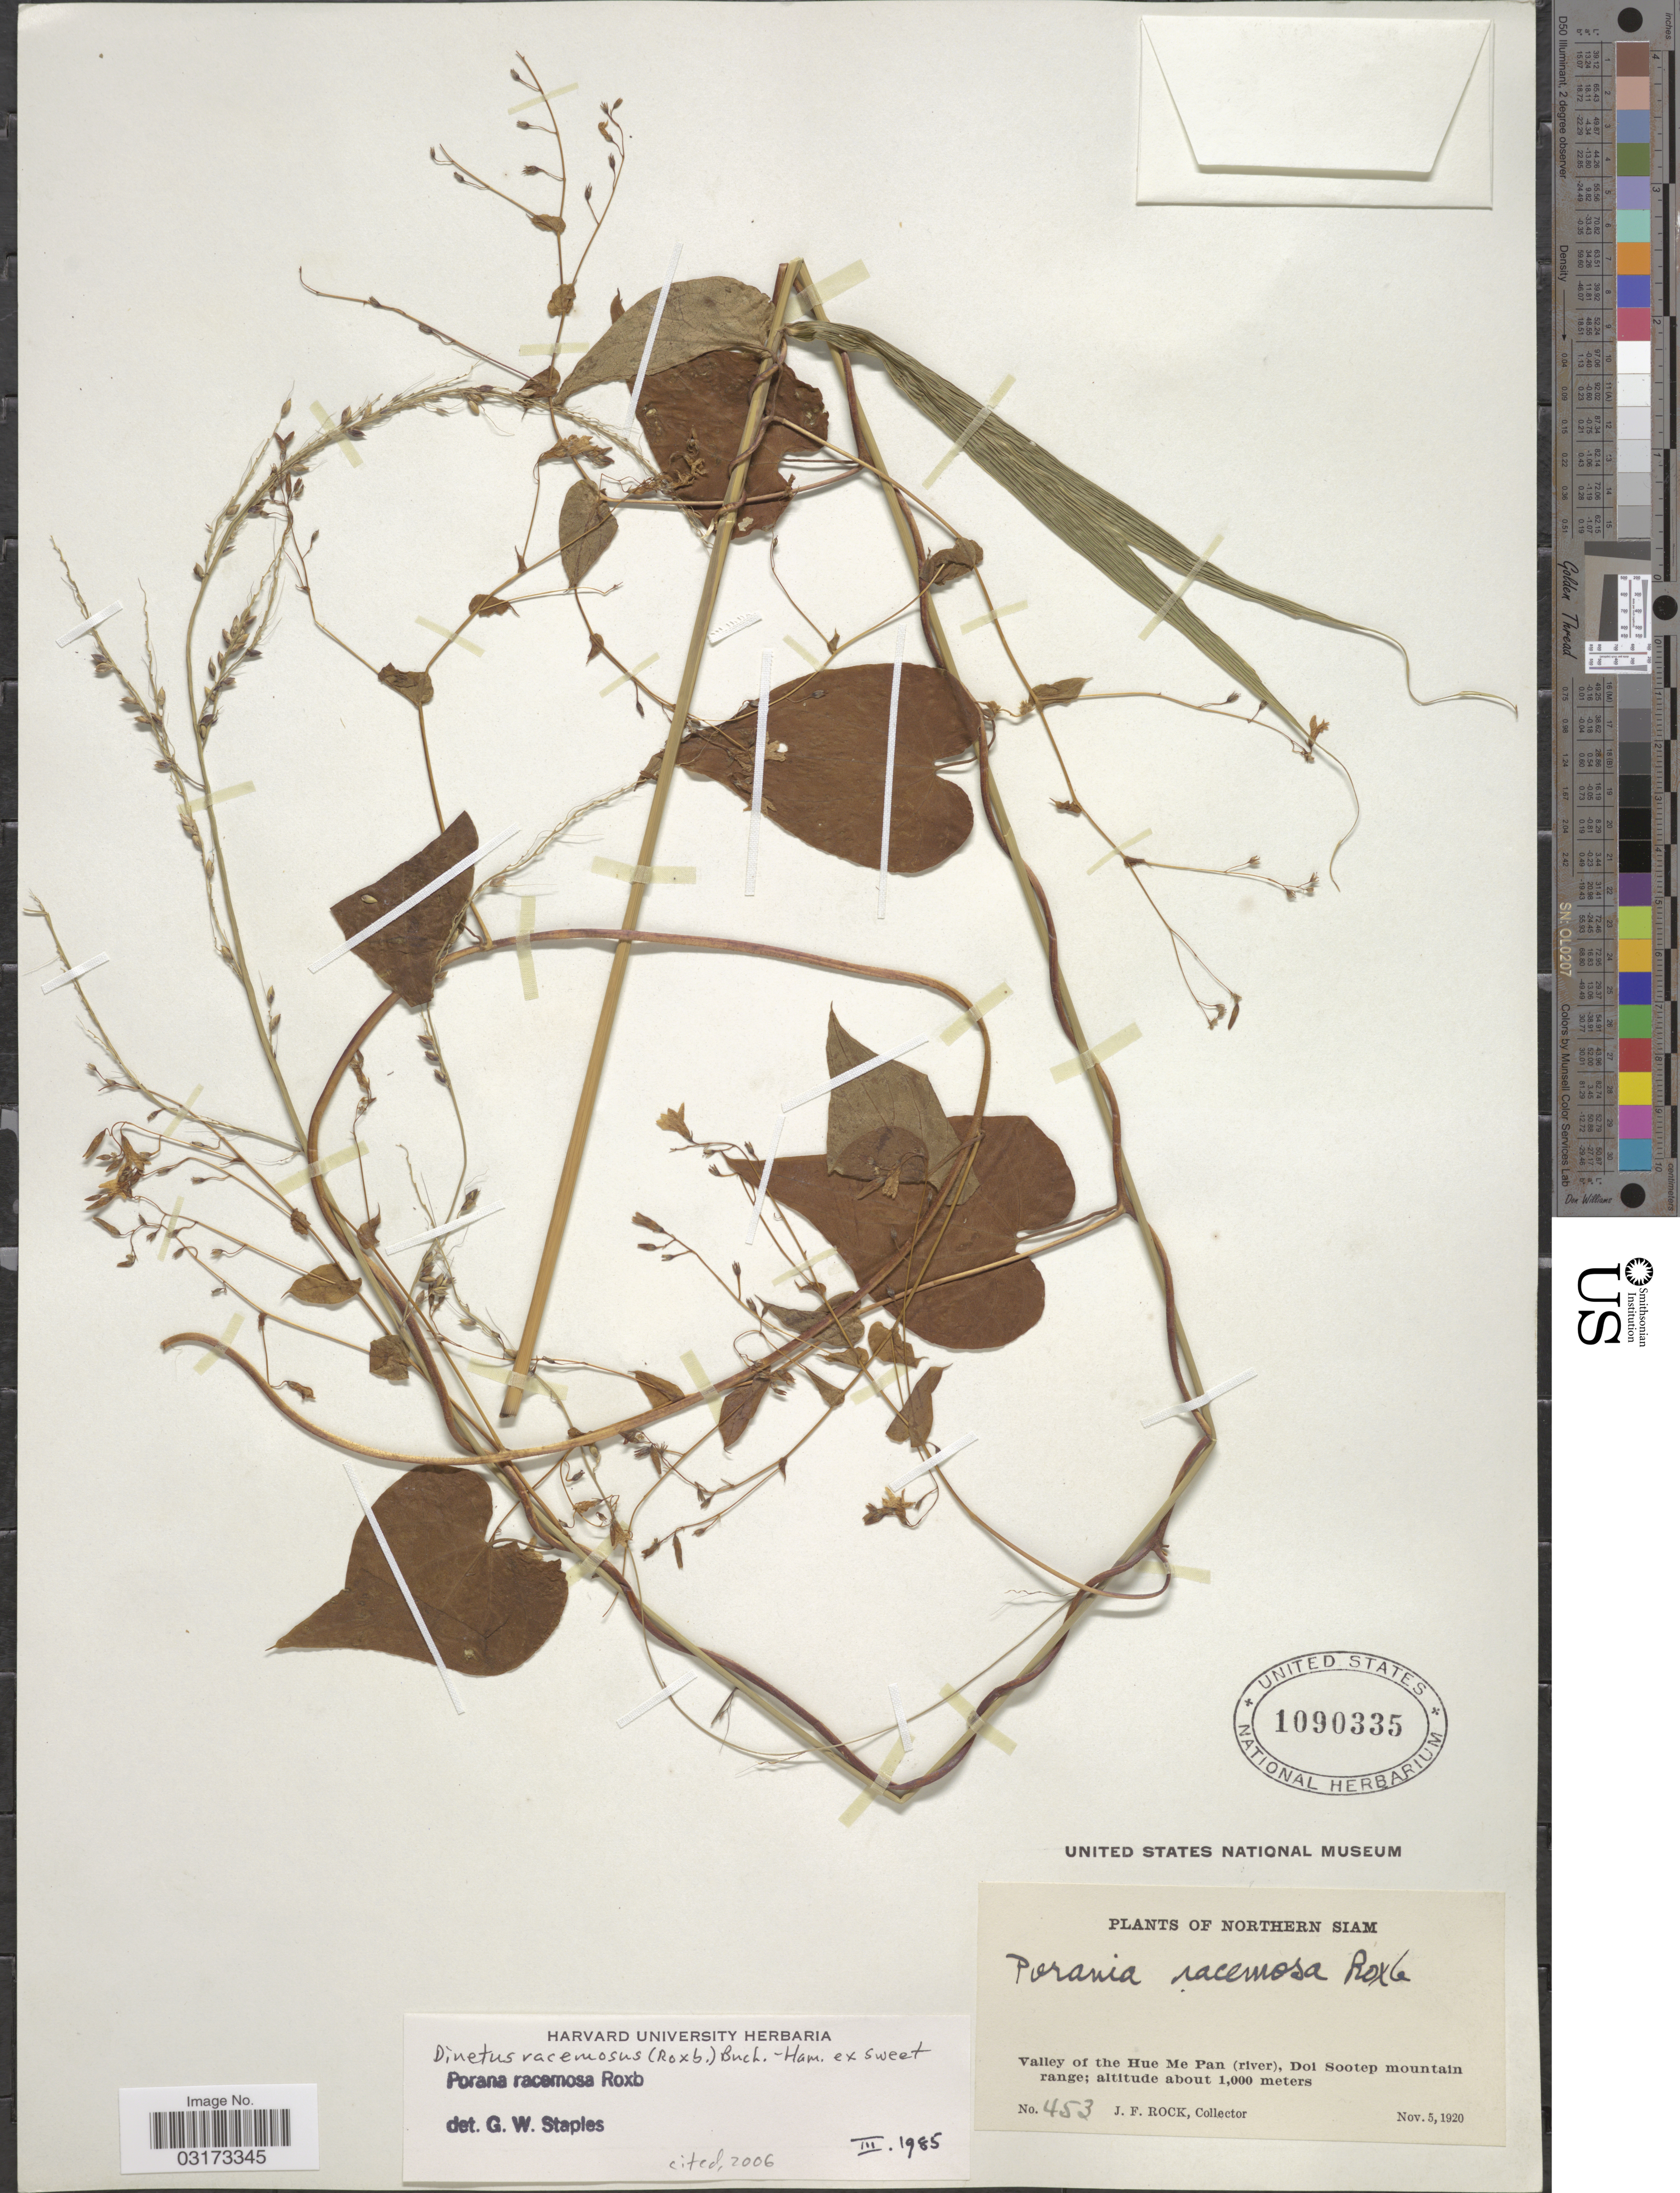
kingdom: Plantae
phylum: Tracheophyta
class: Magnoliopsida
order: Solanales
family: Convolvulaceae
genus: Dinetus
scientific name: Dinetus racemosus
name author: (Roxb.) Sweet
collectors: J. Rock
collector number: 453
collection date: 1920-11-05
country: Thailand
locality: Northern Siam. Valley of the Hue Me Pan (river), Doi Sootep mountain range.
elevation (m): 1000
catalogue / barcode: US 1090335